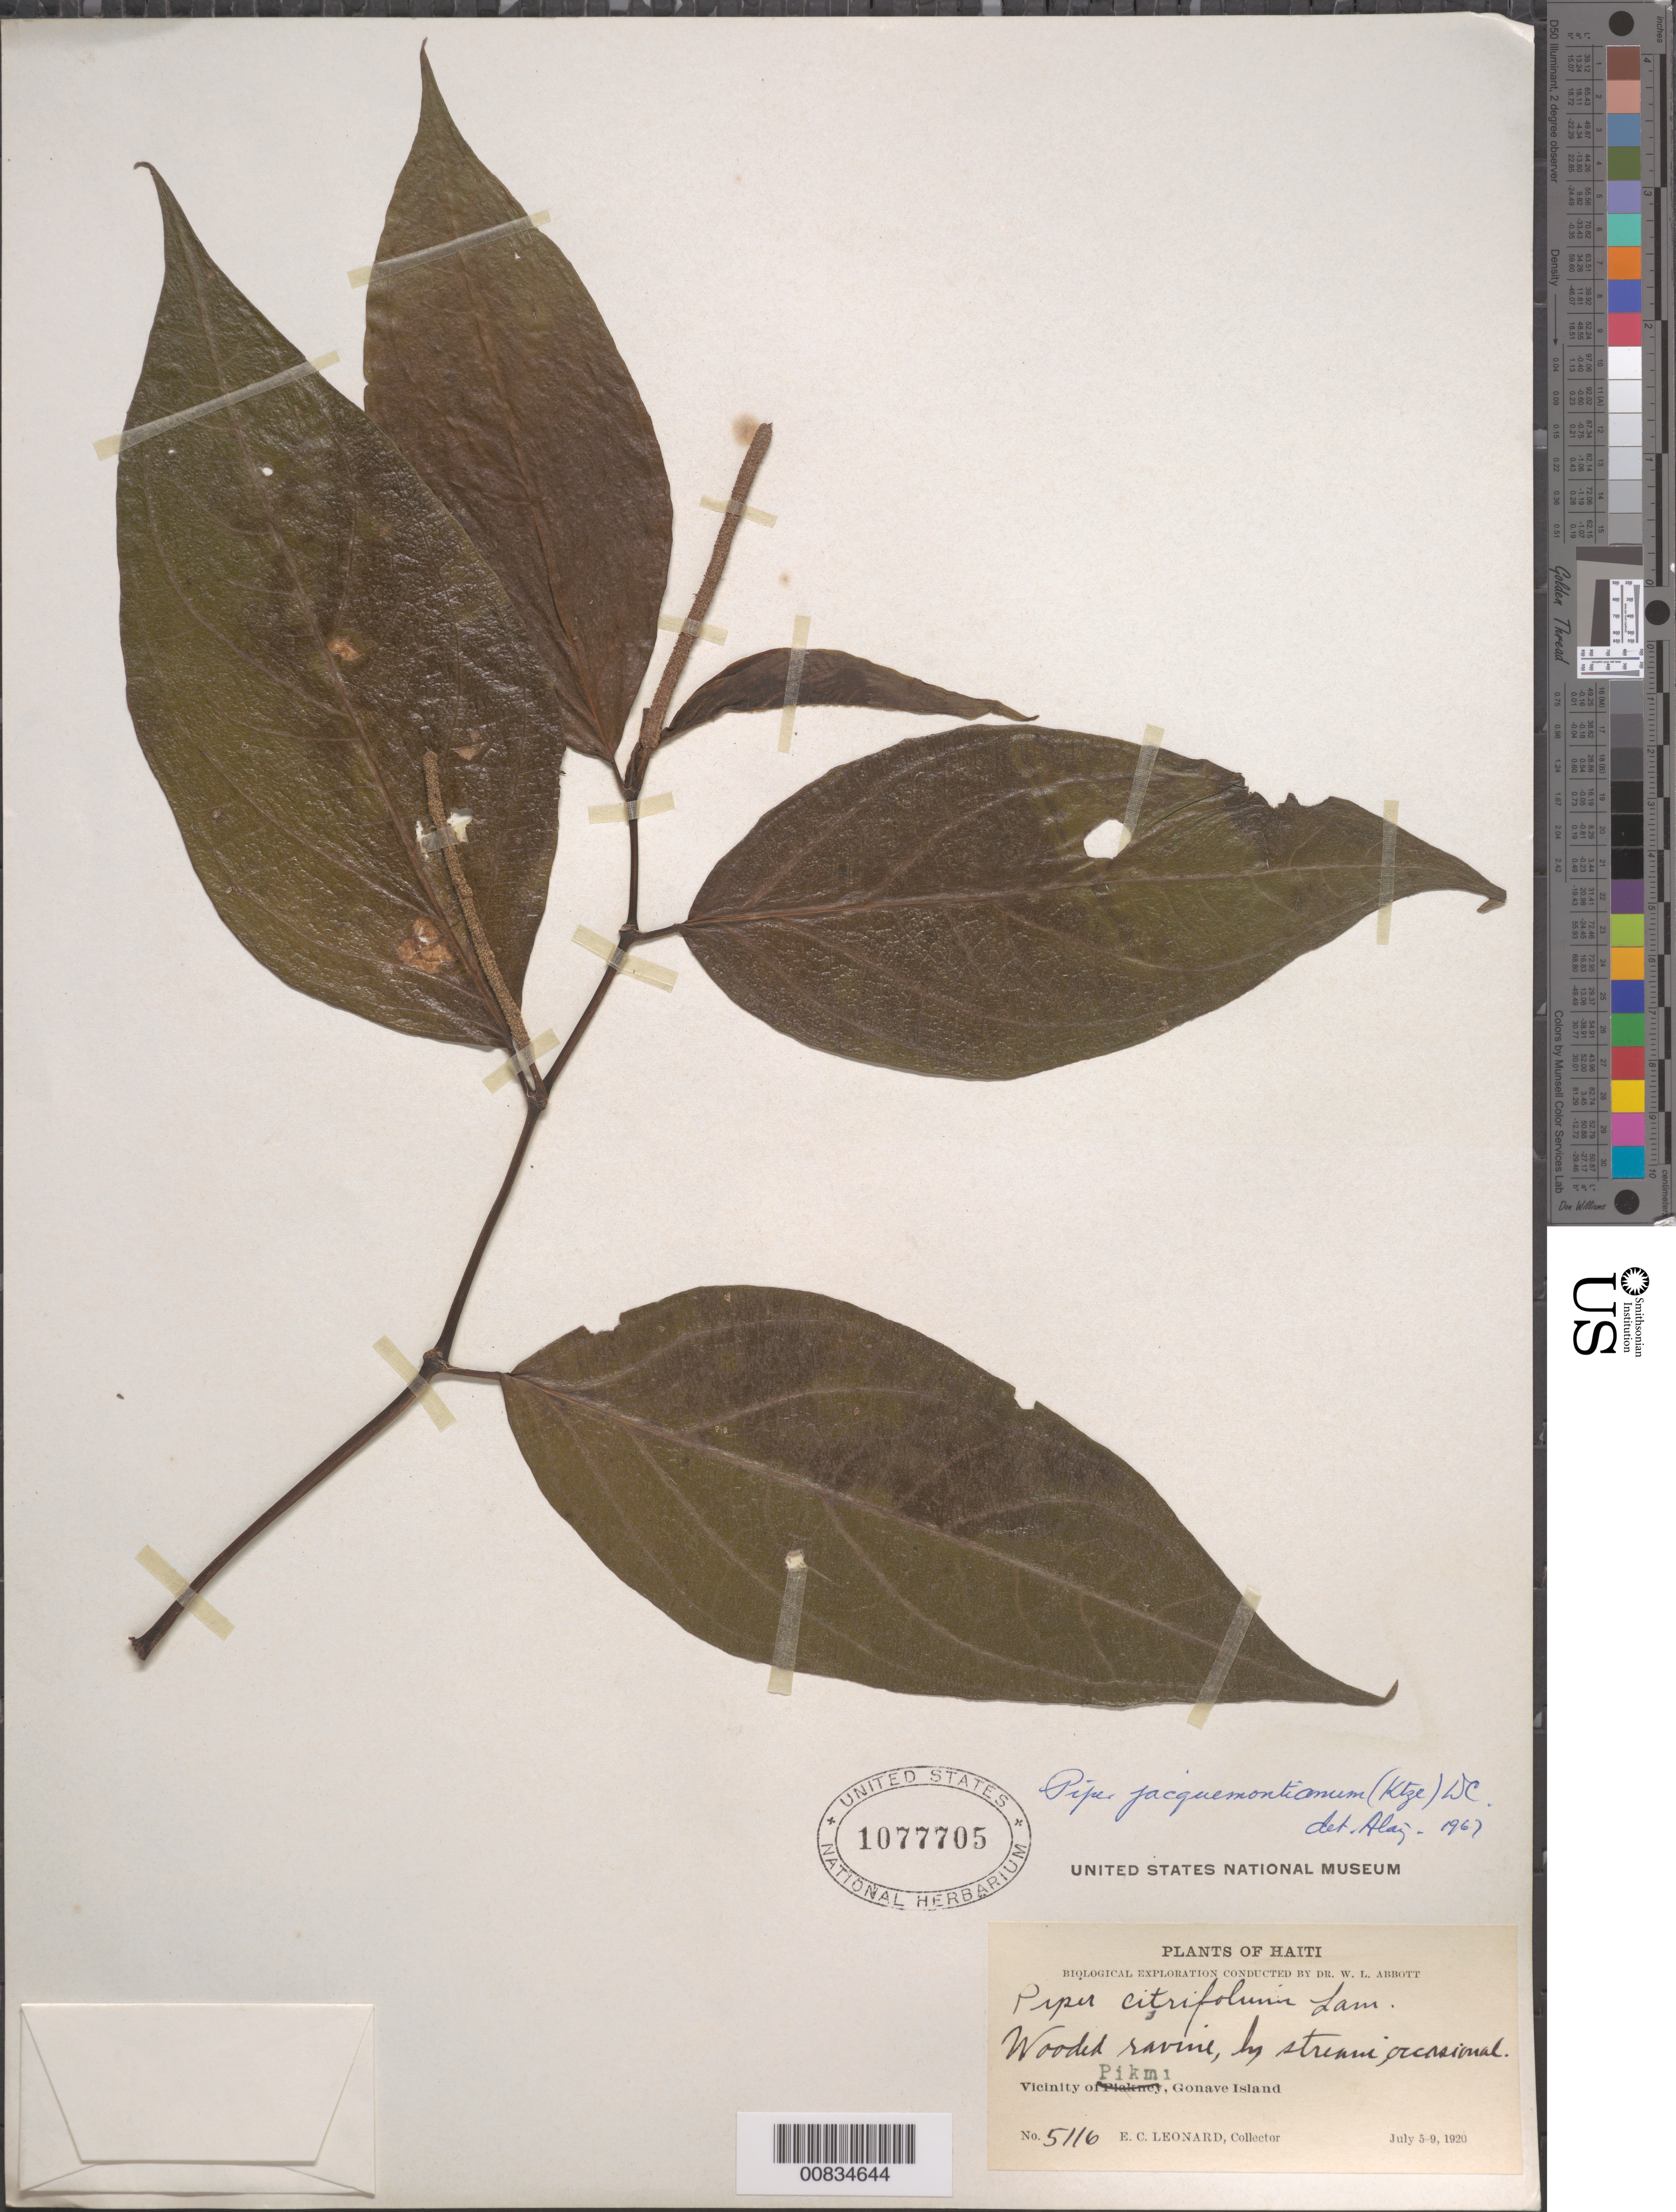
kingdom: Plantae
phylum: Tracheophyta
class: Magnoliopsida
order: Piperales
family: Piperaceae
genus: Piper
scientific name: Piper jacquemontianum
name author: Kunth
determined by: Liogier, Alain H.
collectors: E. C. Leonard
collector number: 5116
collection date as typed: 05 Jul 1920 to 09 Jul 1920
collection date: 1920-07-05/1920-07-09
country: Haiti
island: Gonave I.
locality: Vicinity of Pikmi.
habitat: Wooded ravine, by stream.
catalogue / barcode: US 1077705